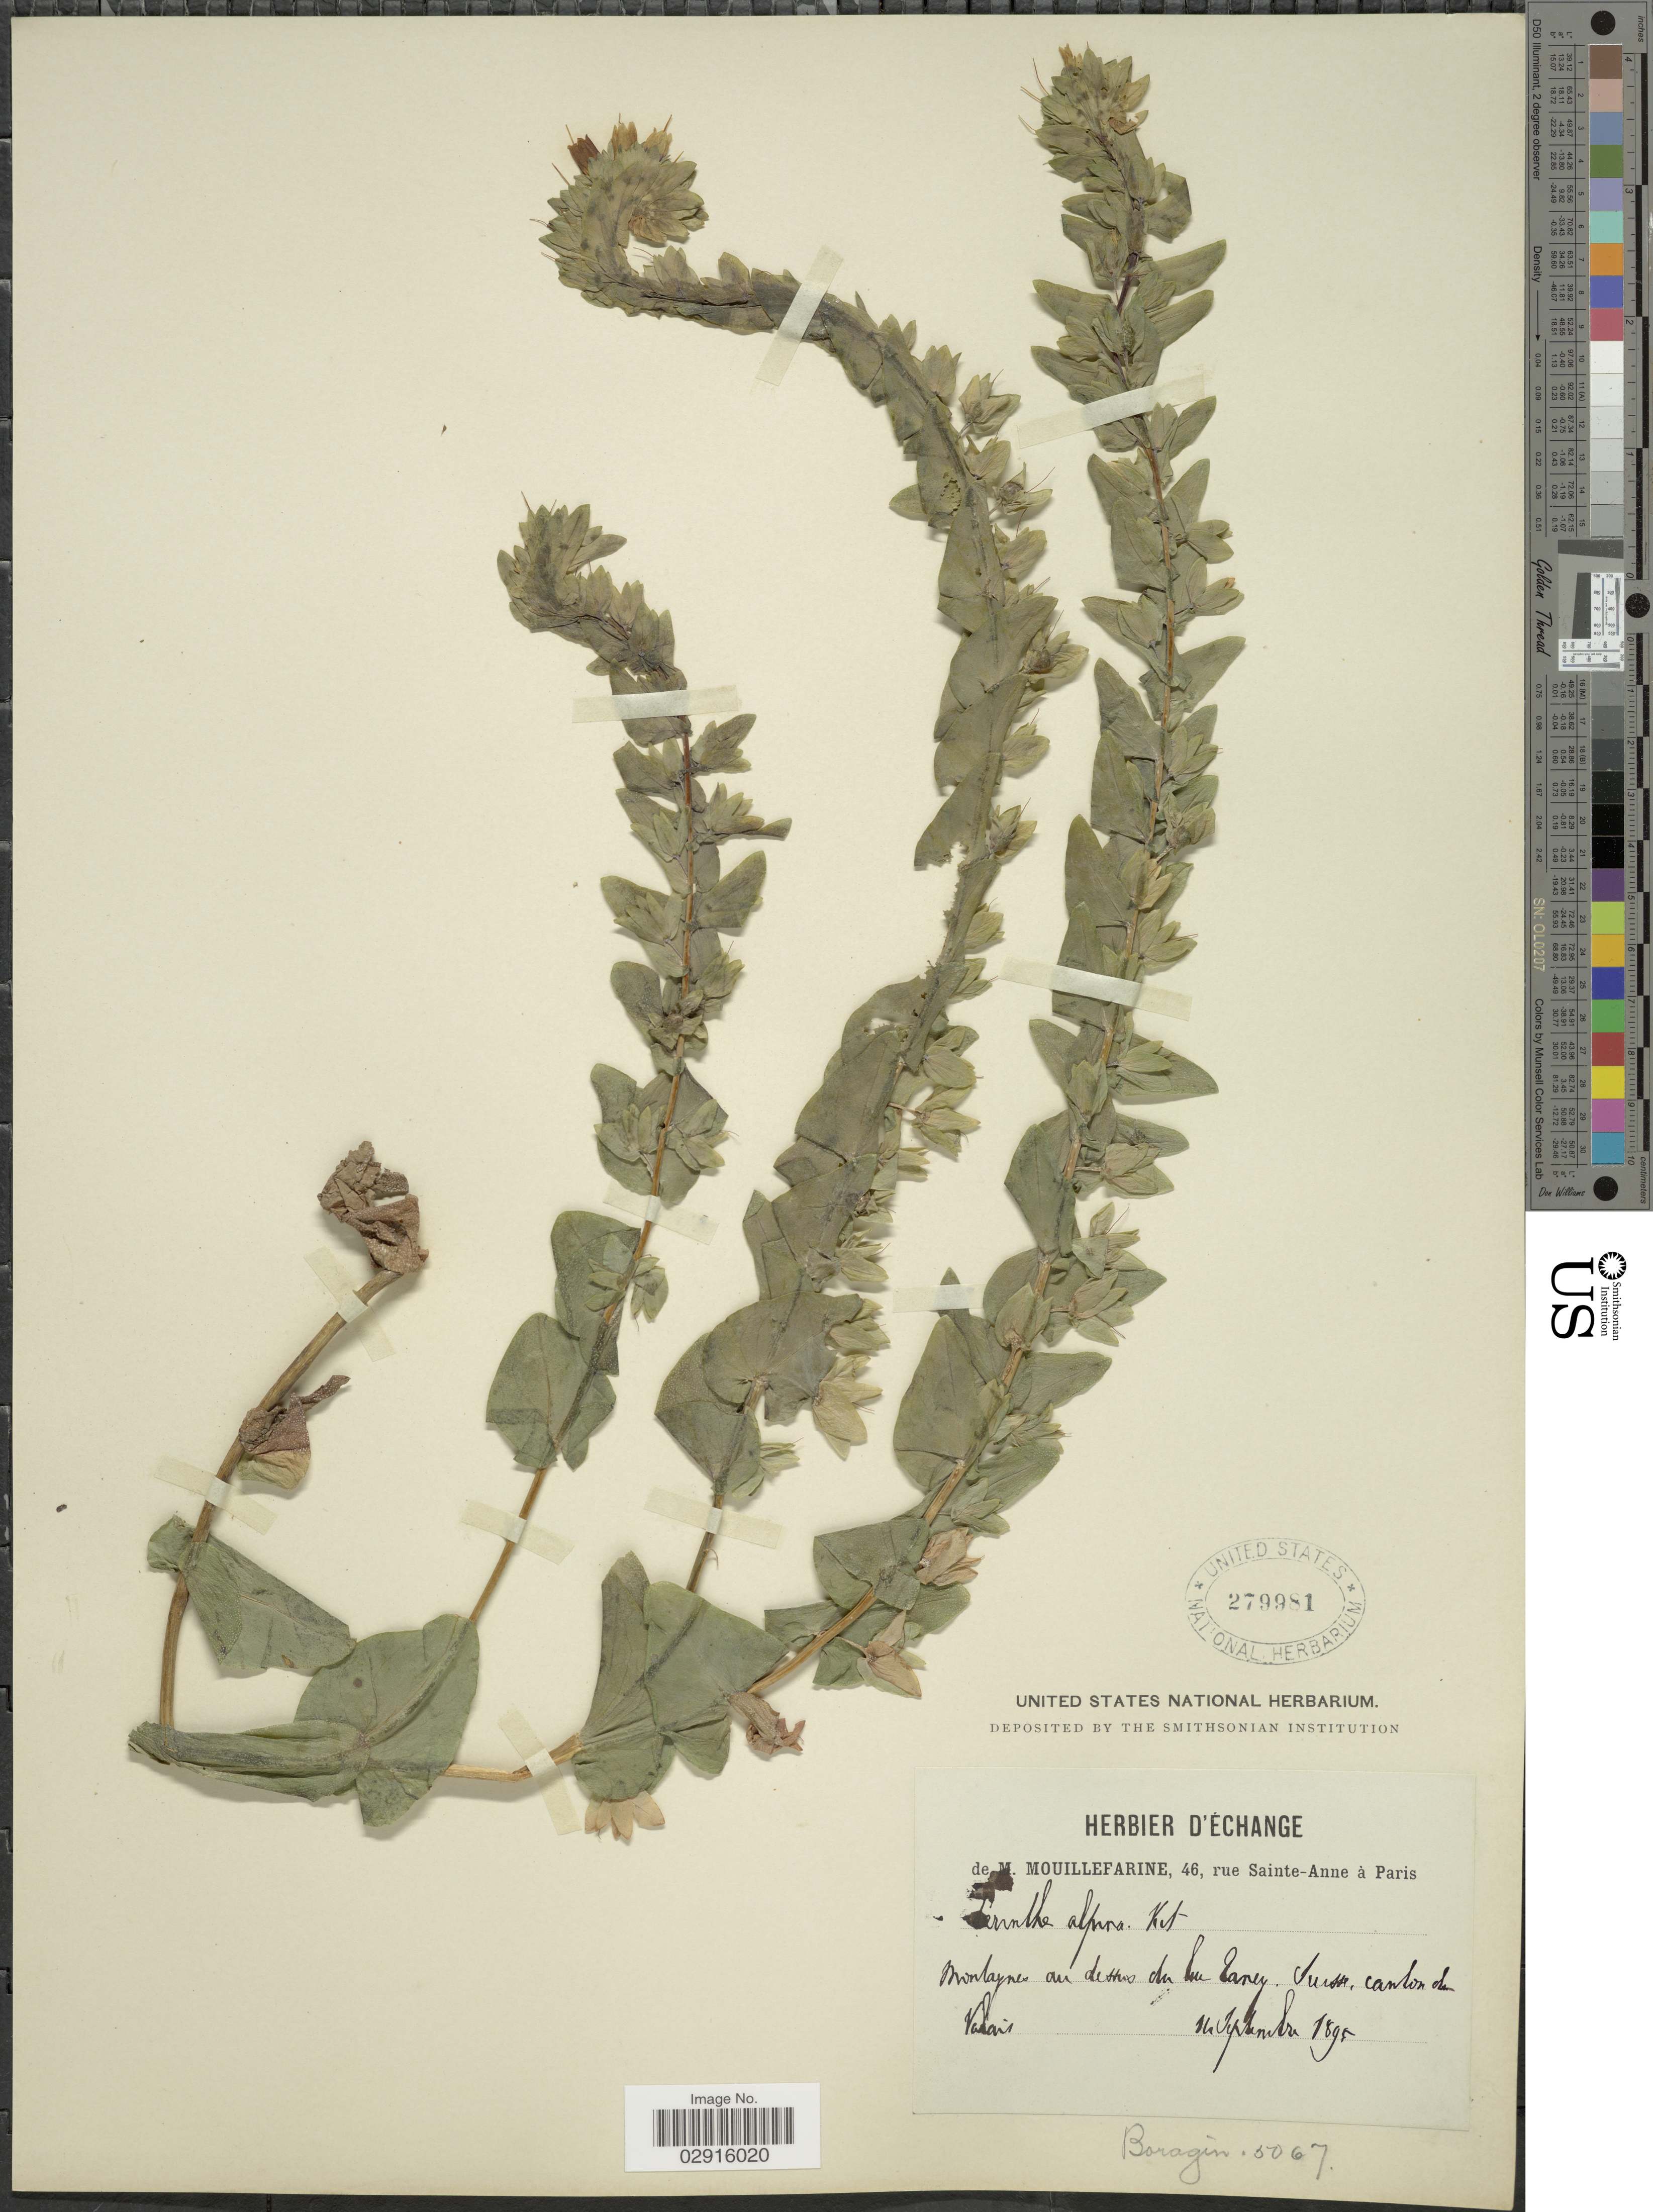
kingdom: Plantae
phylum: Tracheophyta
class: Magnoliopsida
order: Boraginales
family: Boraginaceae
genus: Cerinthe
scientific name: Cerinthe alpina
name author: Kit.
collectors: M. Mouillefarine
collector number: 46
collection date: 1895-09-14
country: Switzerland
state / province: Valais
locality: Montagnes au dessus du lac Taney, canton du Valais, Suisse.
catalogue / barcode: US 279981